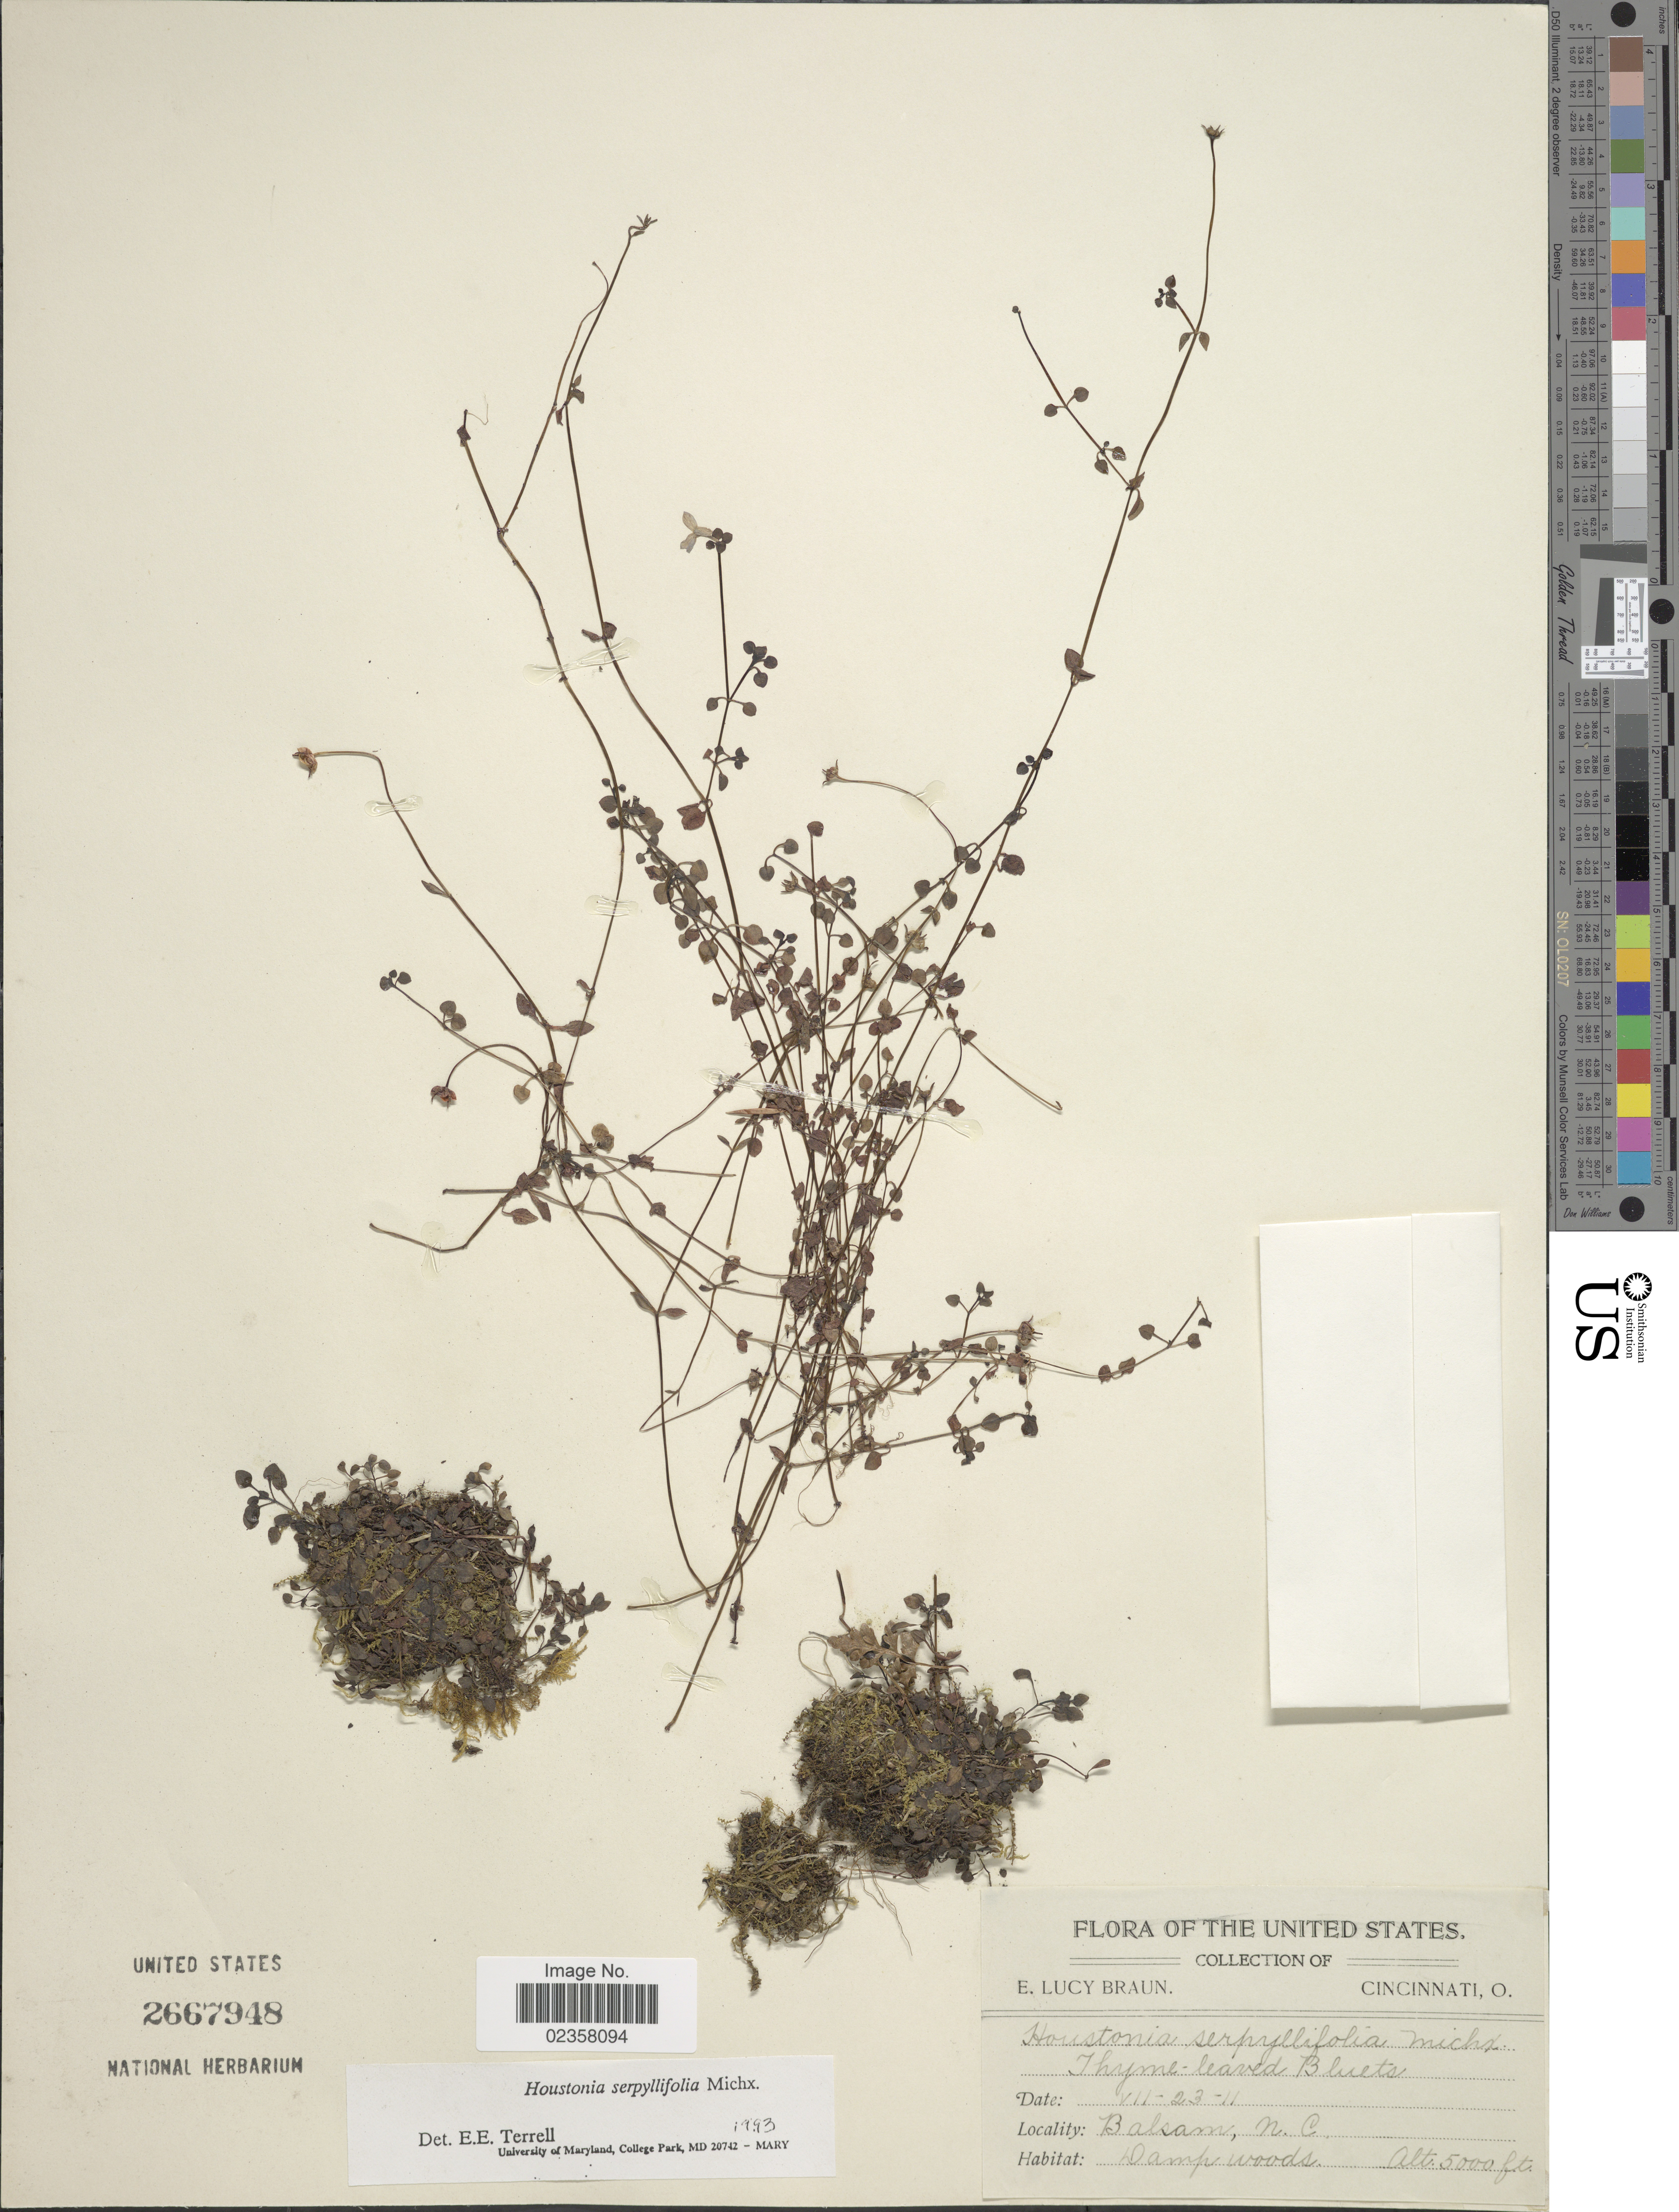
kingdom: Plantae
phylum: Tracheophyta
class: Magnoliopsida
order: Gentianales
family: Rubiaceae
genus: Houstonia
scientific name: Houstonia serpyllifolia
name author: Michx.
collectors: E. L. Braun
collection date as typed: Transcribed d/m/y: 23/7/11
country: United States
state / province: North Carolina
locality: Balsam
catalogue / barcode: US 2667948